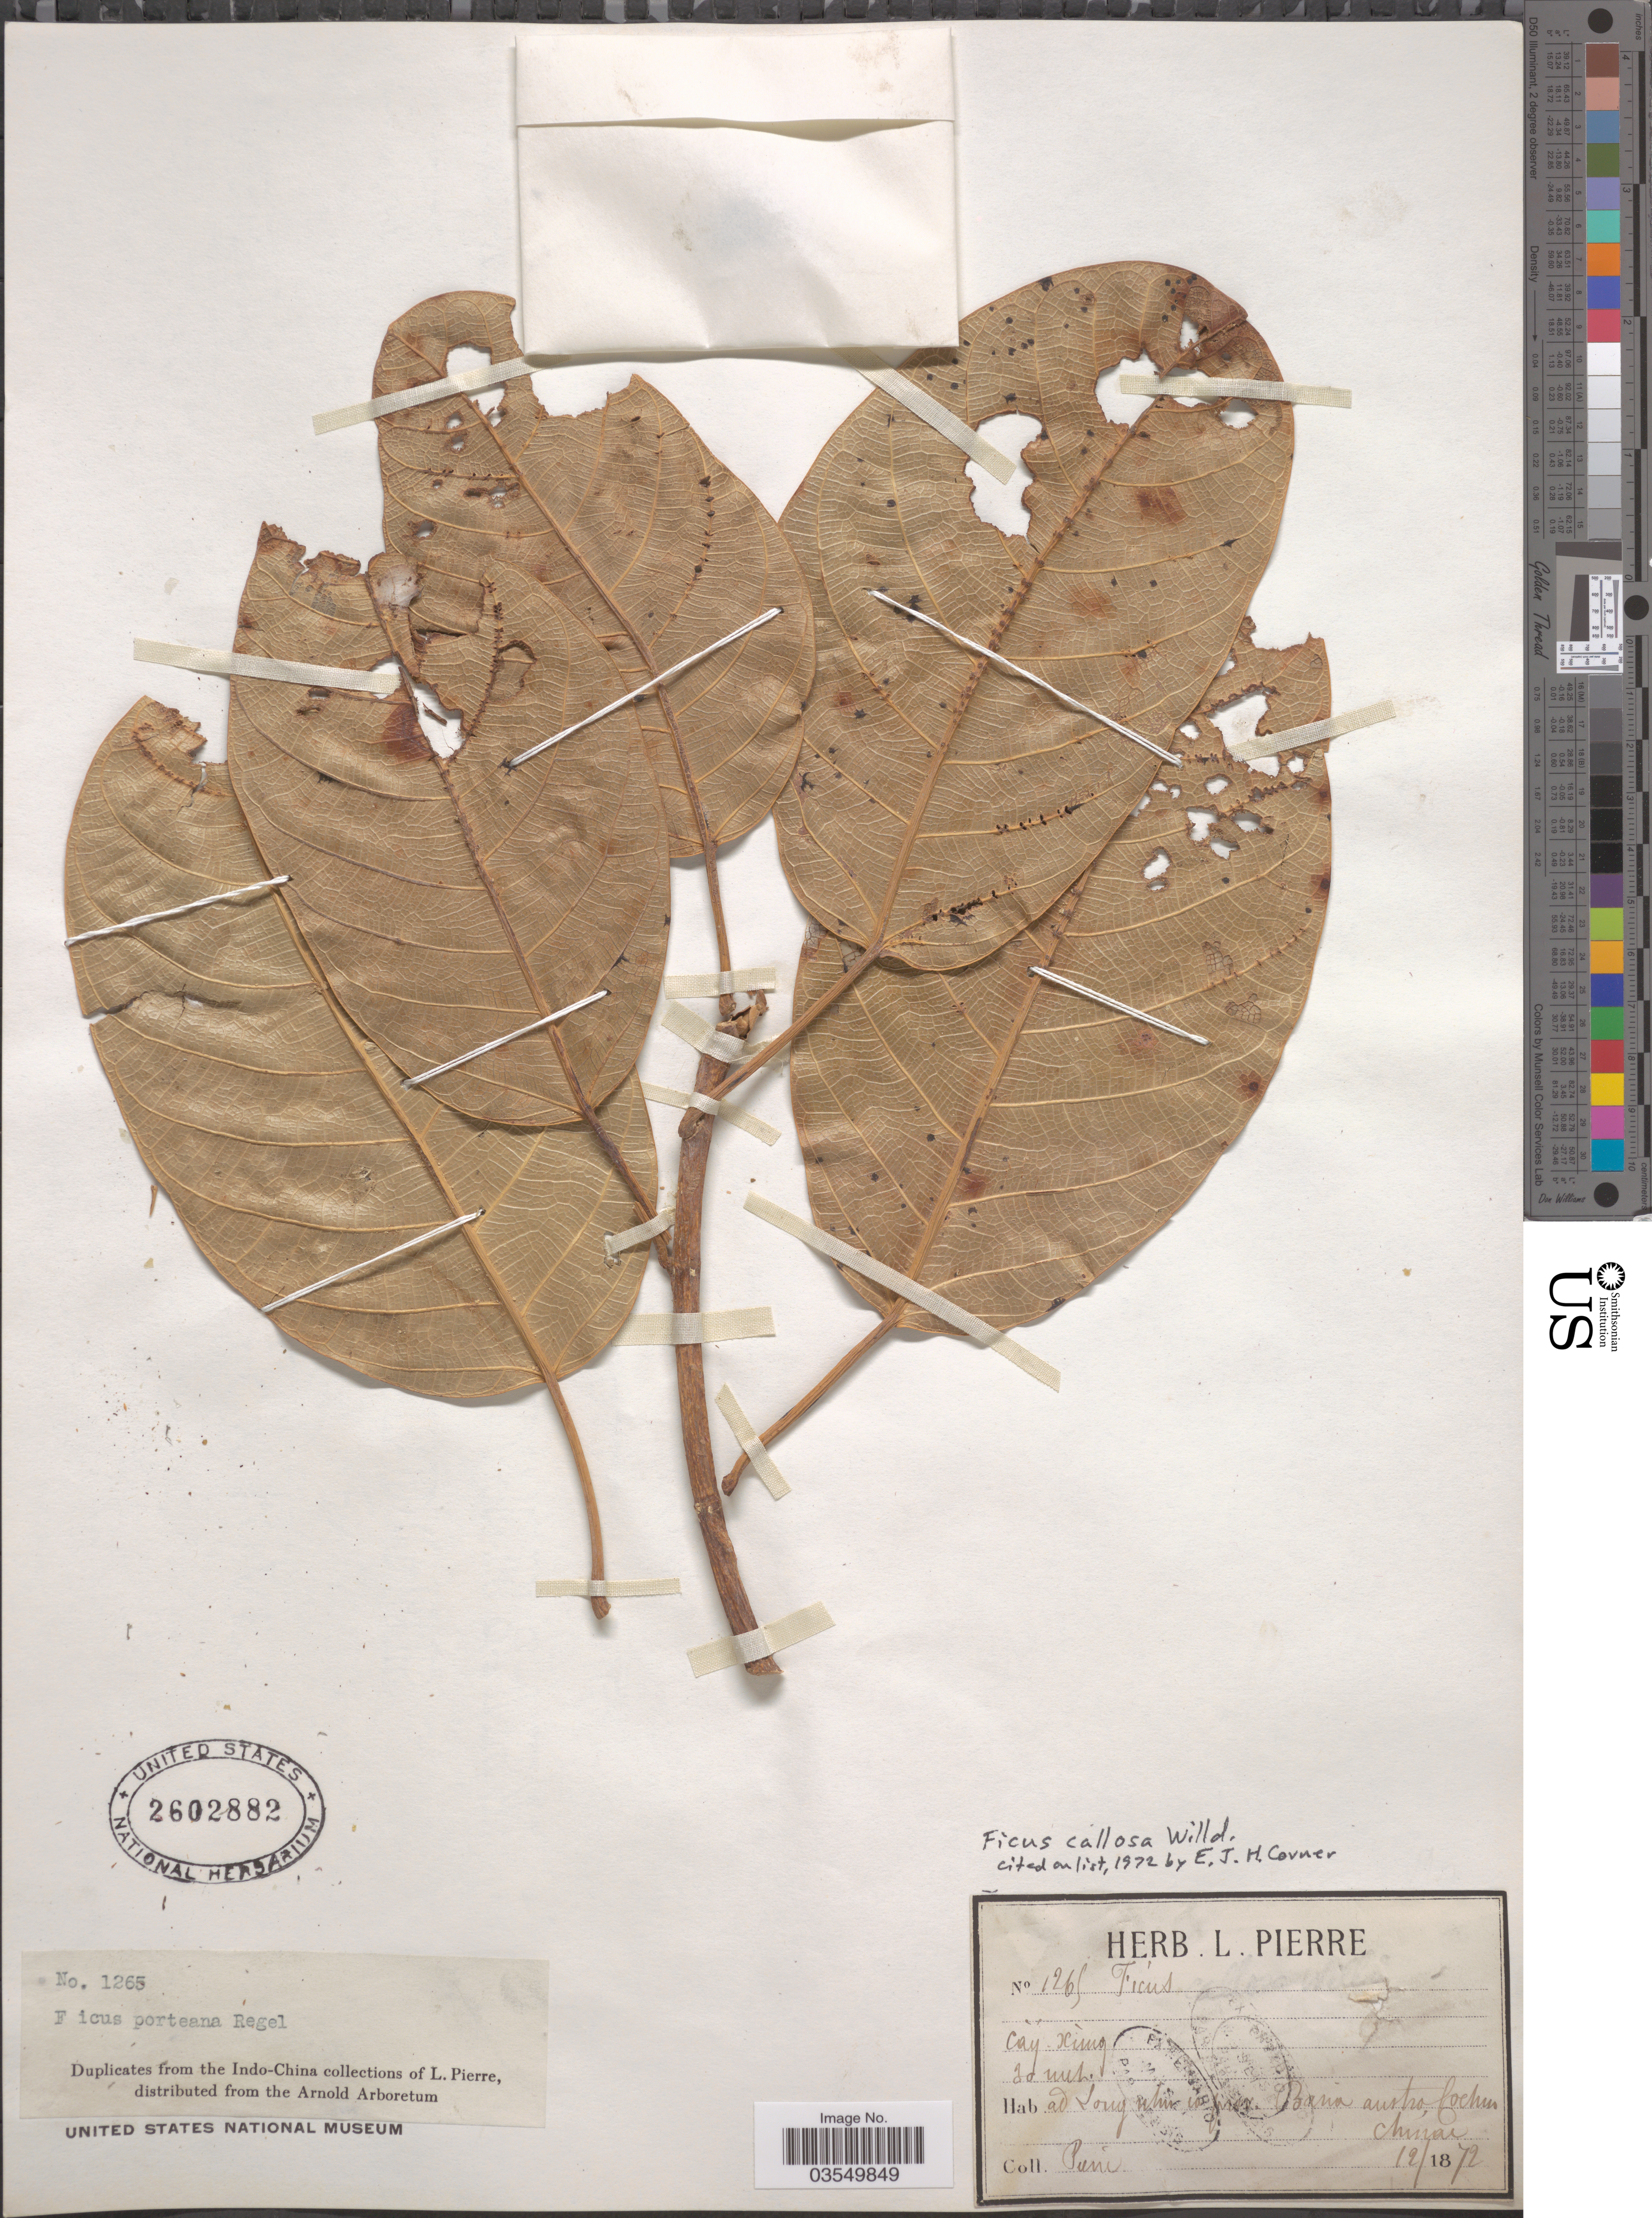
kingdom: Plantae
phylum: Tracheophyta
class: Magnoliopsida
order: Rosales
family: Moraceae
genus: Ficus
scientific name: Ficus callosa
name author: Willd.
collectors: L. Pierre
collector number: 1265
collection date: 1872-12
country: Vietnam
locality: Ad ! austro, Cochin china.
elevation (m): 30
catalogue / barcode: US 2602882